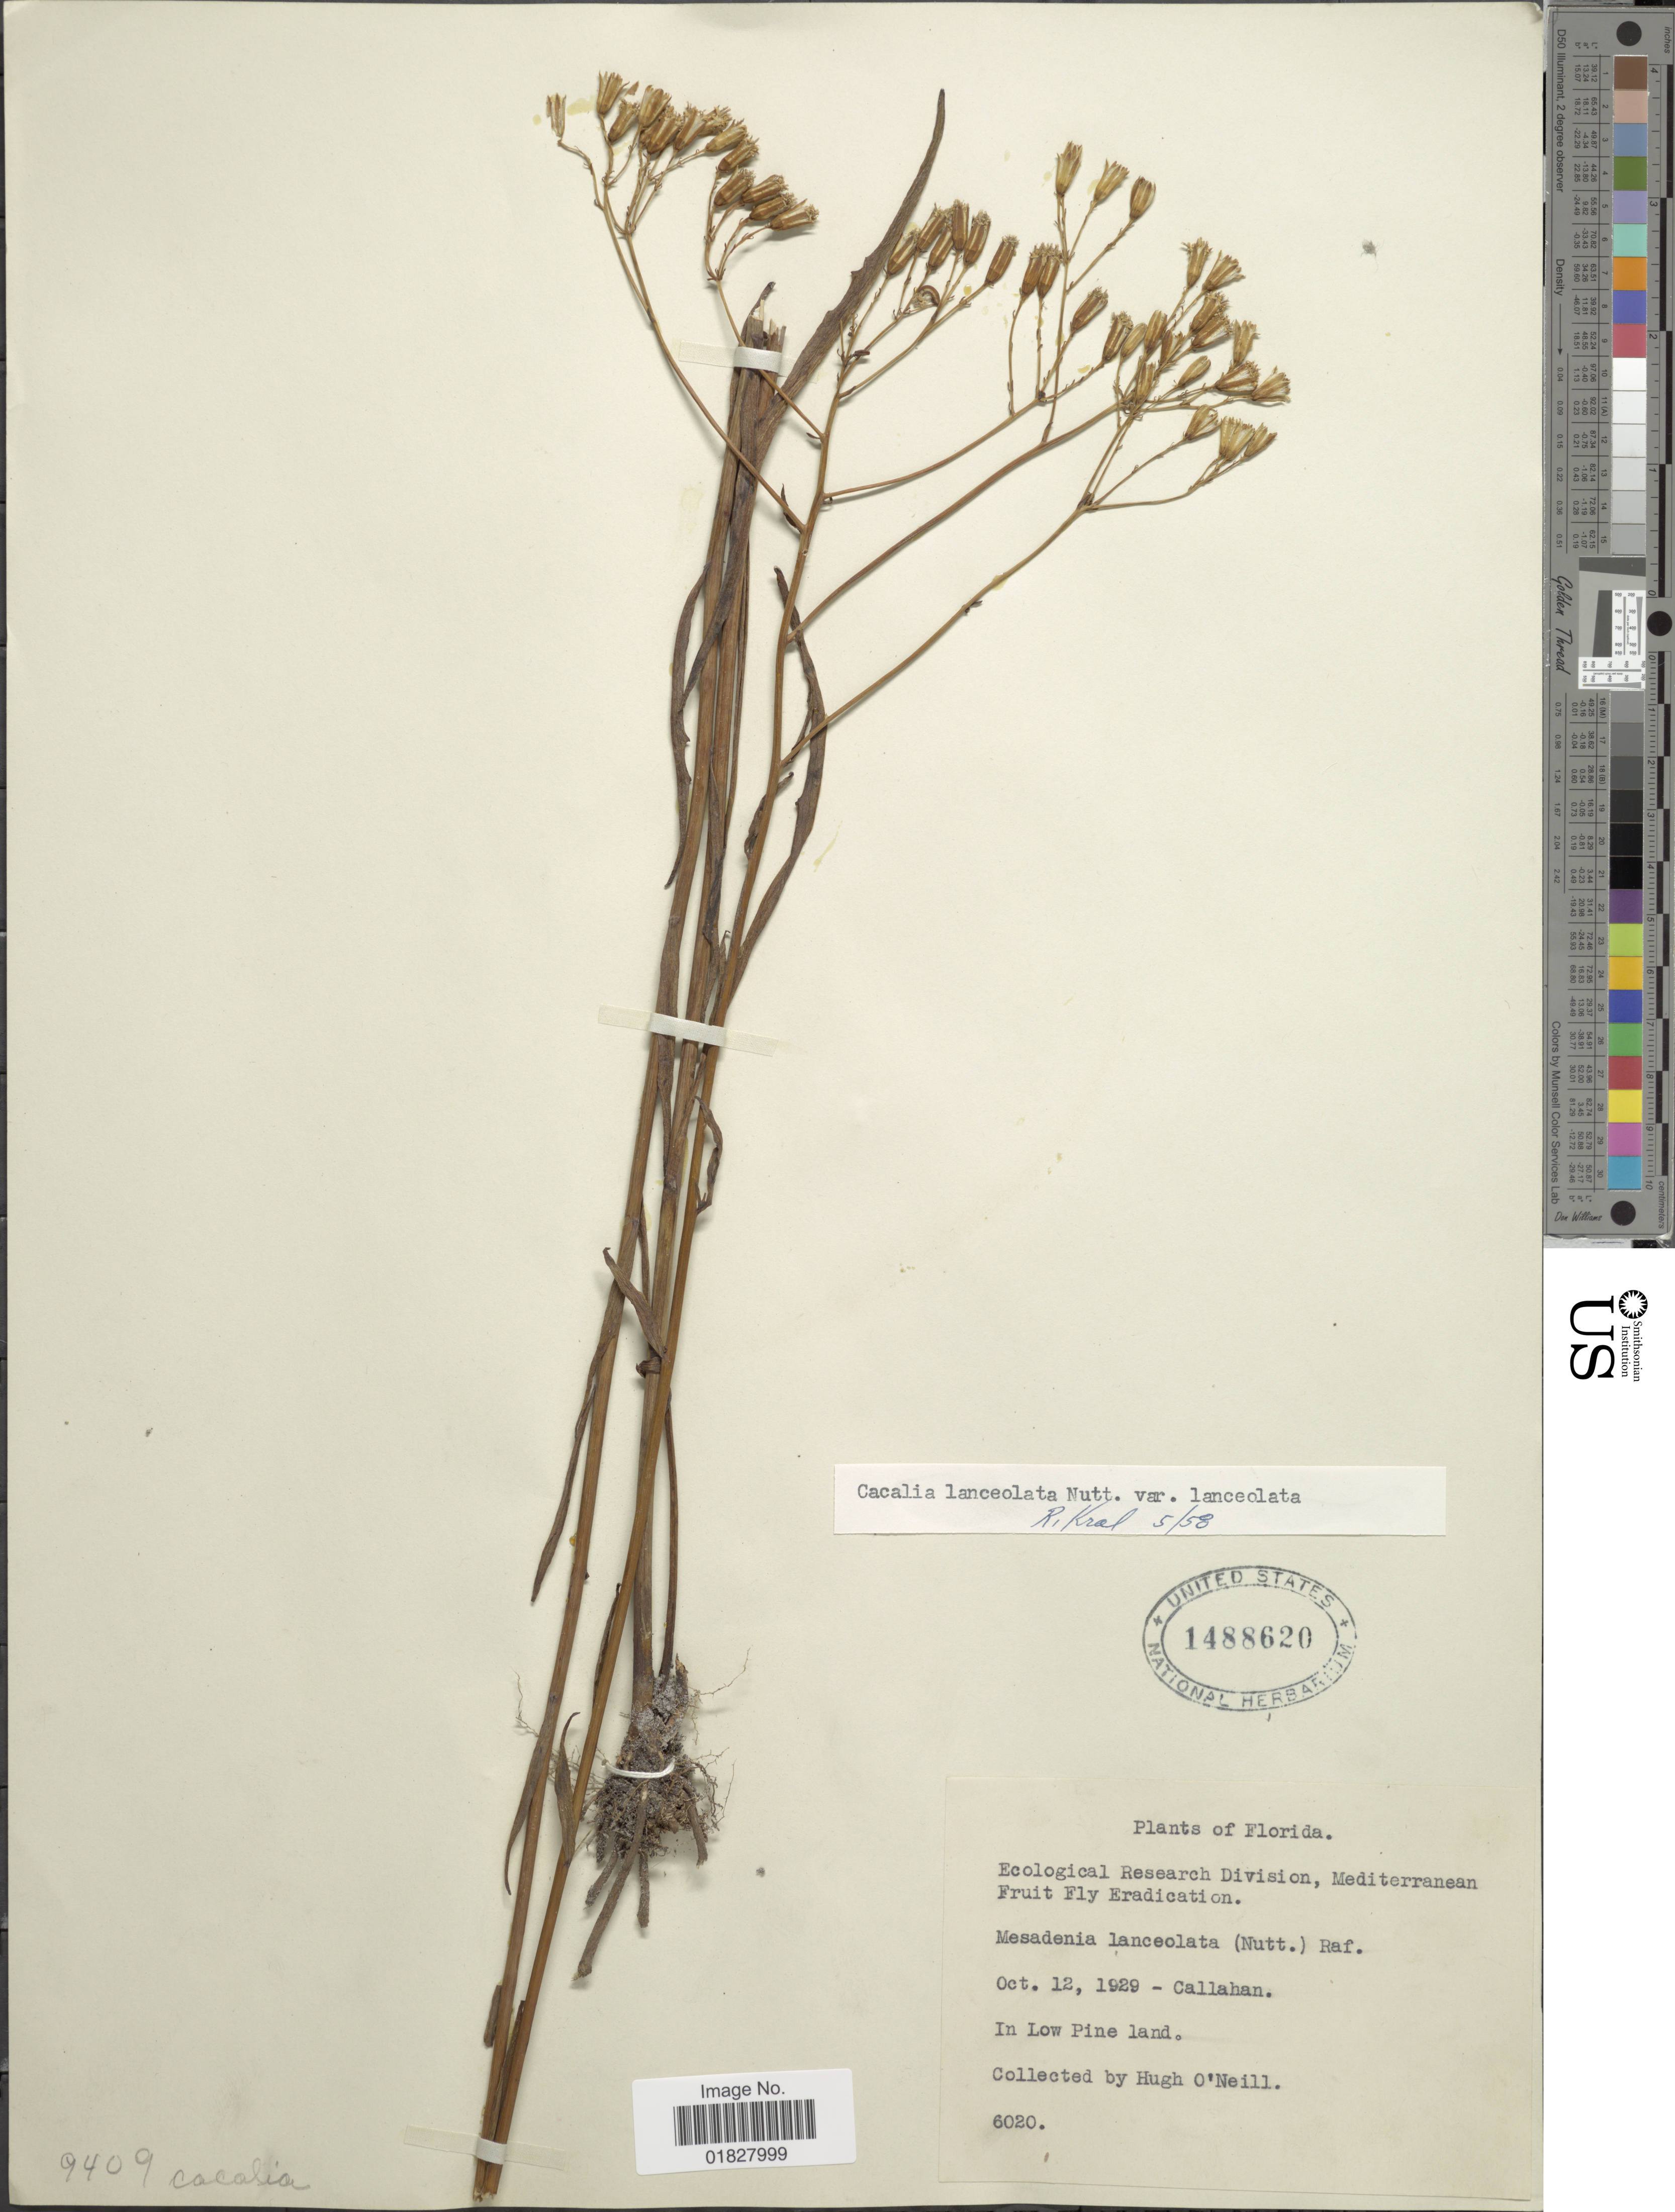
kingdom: Plantae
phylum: Tracheophyta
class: Magnoliopsida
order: Asterales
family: Asteraceae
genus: Arnoglossum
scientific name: Arnoglossum ovatum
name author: (Walter) H. Rob.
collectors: H. O'Neill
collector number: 6020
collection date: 1929-10-12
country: United States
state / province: Florida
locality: In Low Pine land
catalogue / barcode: US 1488620